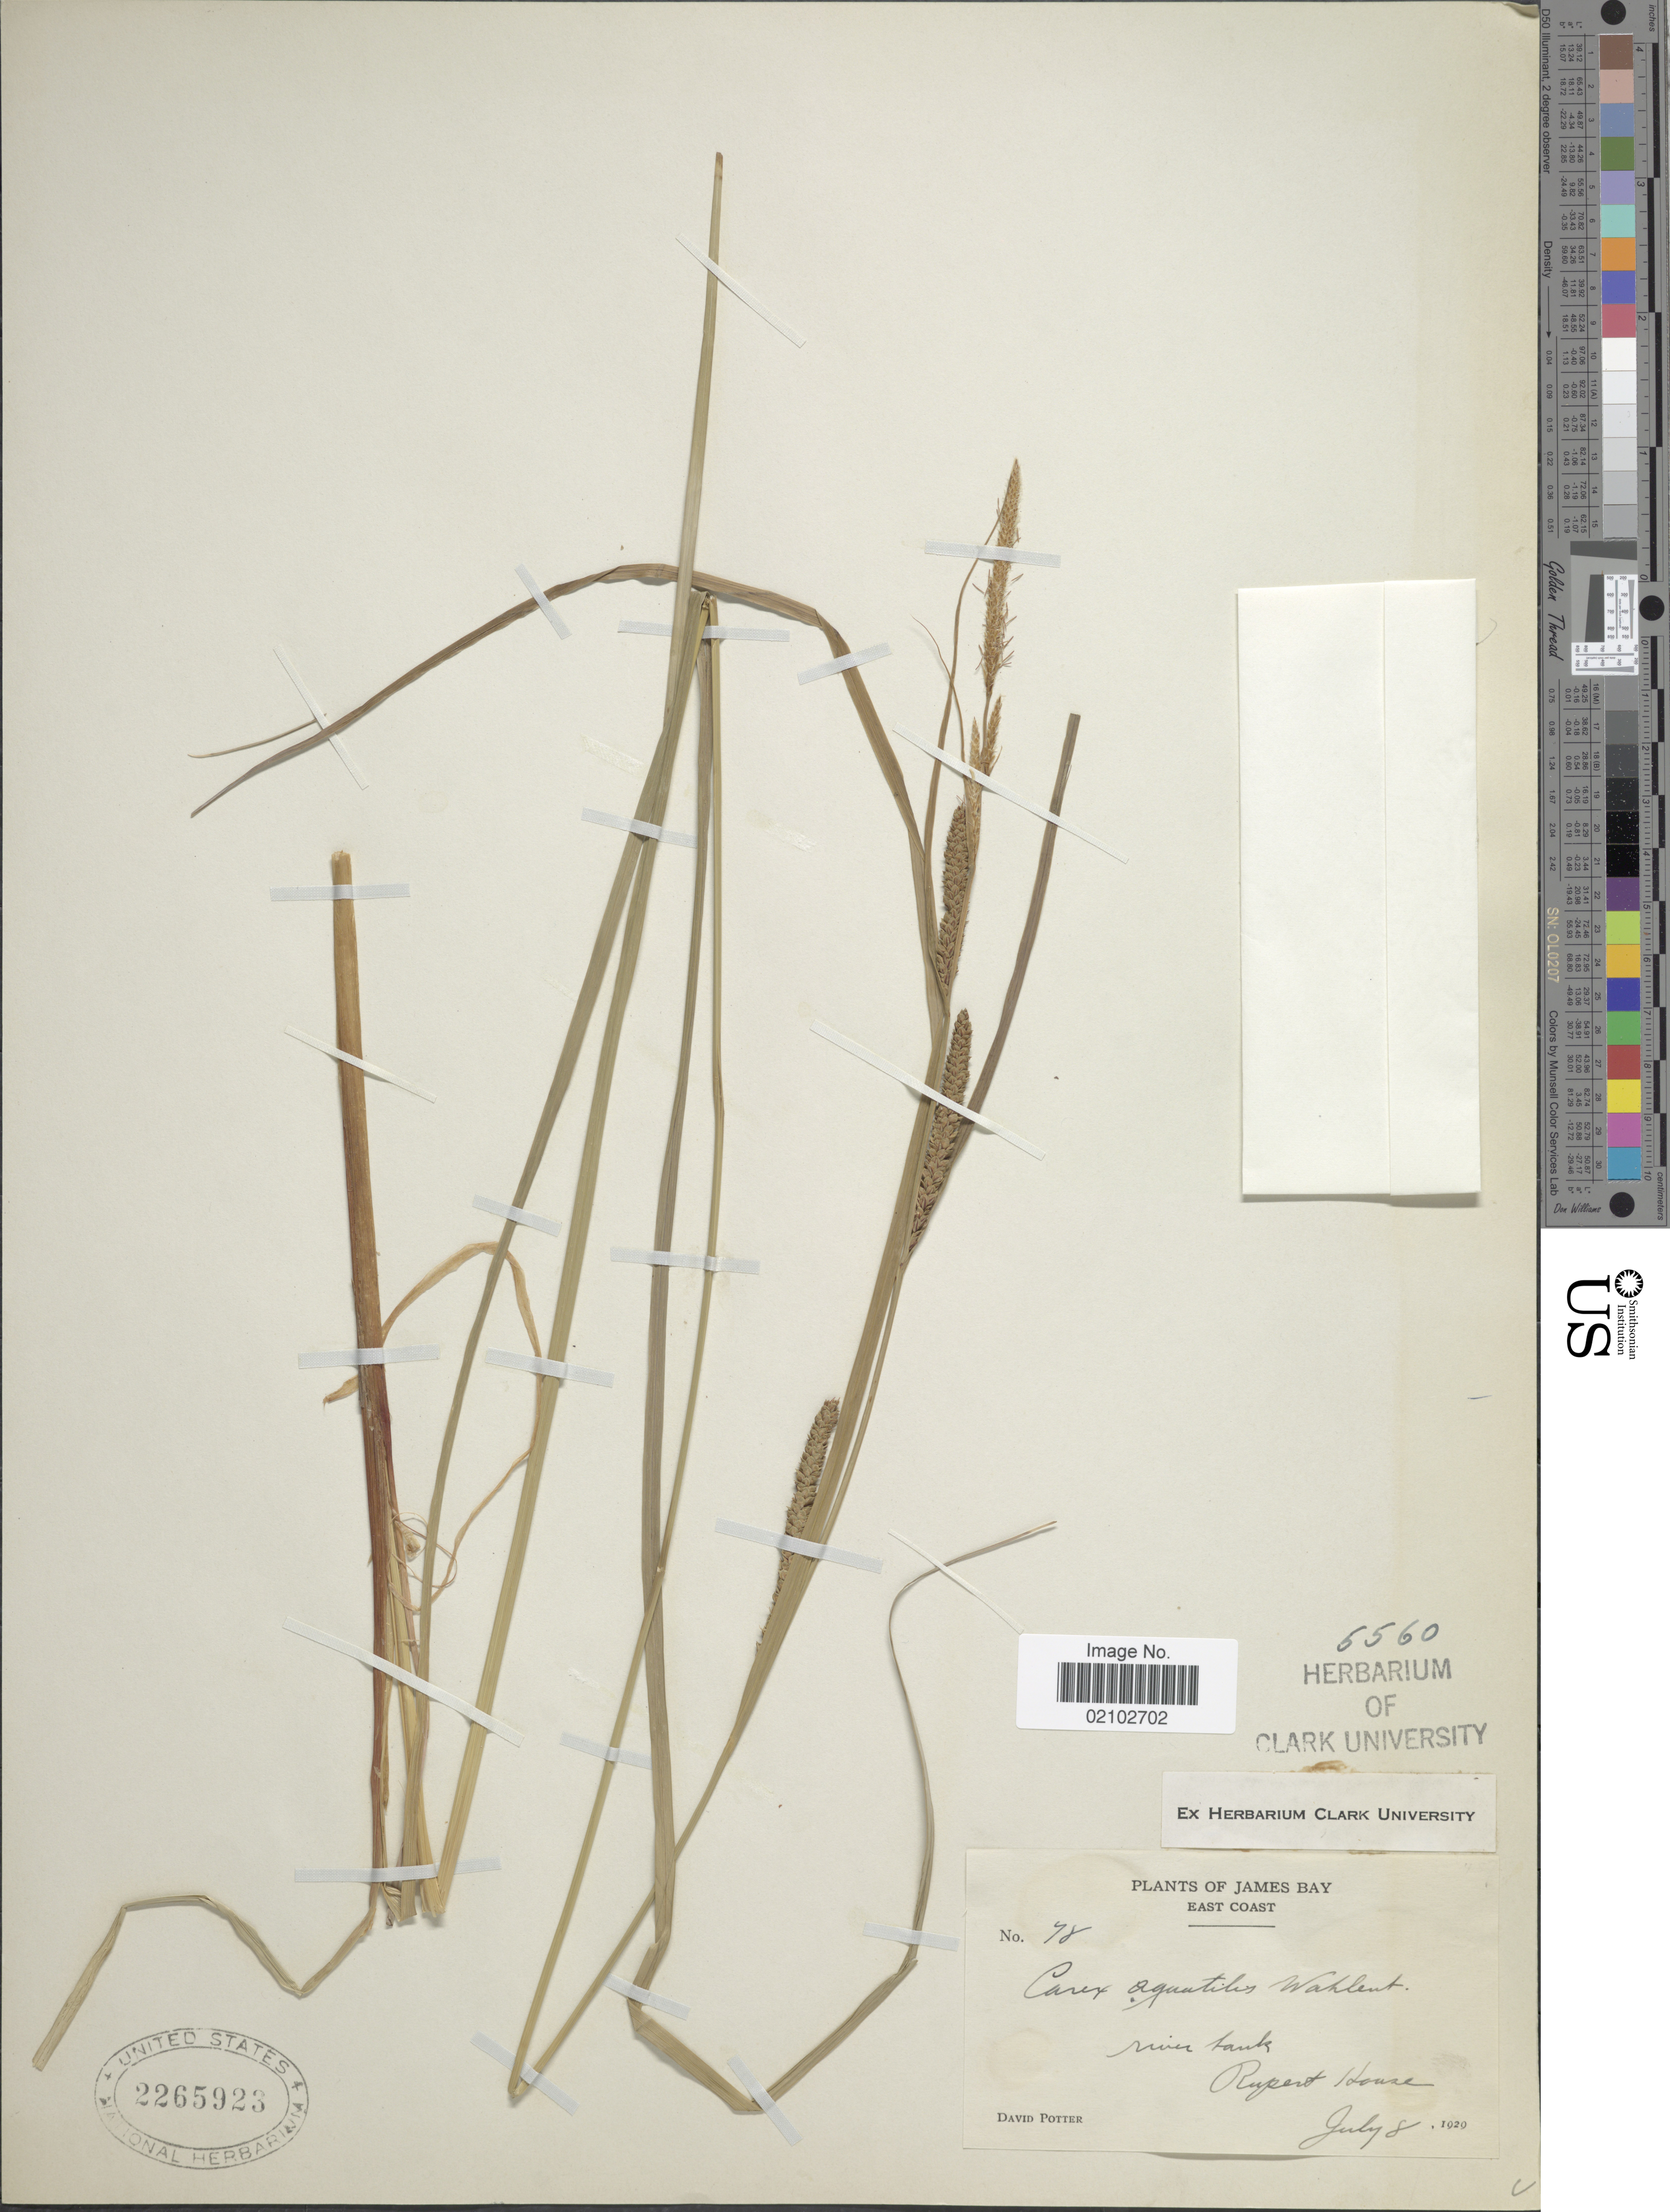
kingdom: Plantae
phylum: Tracheophyta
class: Liliopsida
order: Poales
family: Cyperaceae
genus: Carex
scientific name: Carex aquatilis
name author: Wahlenb.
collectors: D. Potter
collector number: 78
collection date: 1929-07-08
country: Canada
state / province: Quebec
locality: James Bay, East Coast, river bank, Rupert House.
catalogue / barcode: US 2265923